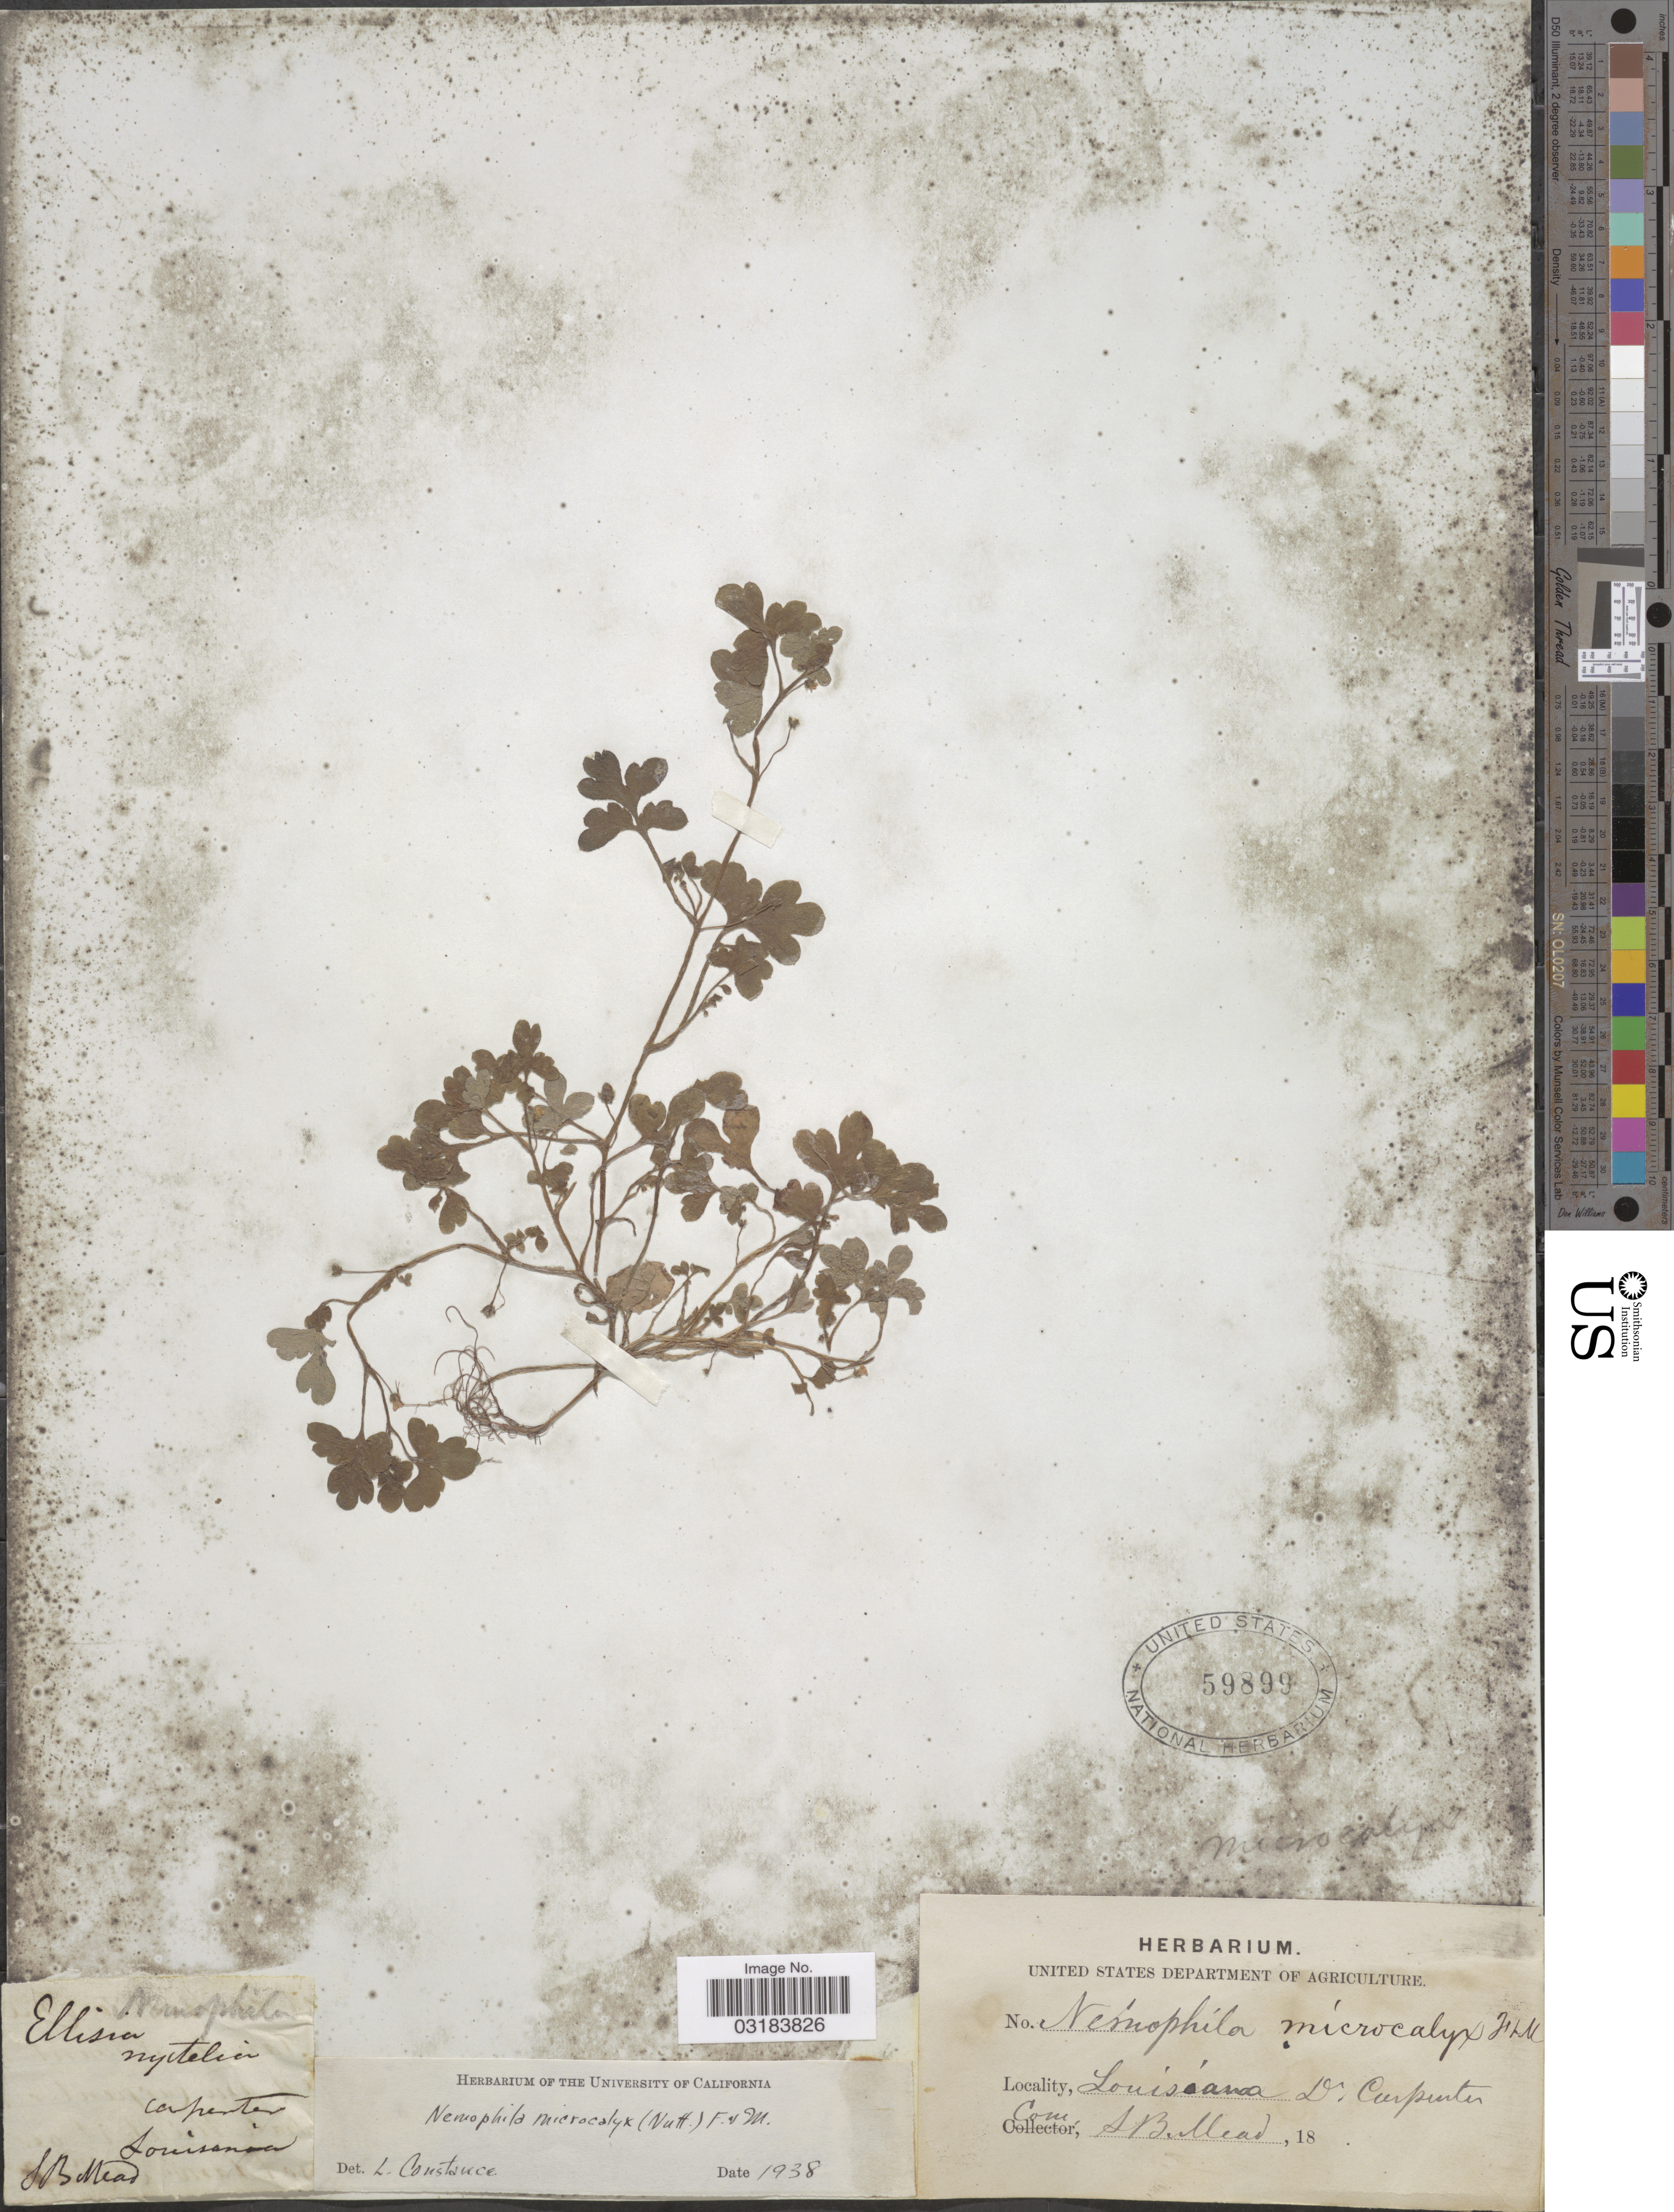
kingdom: Plantae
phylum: Tracheophyta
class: Magnoliopsida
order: Boraginales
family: Hydrophyllaceae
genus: Nemophila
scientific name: Nemophila microcalyx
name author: (Nutt.) Fisch. & C.A. Mey.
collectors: -. Carpenter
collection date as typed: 18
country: United States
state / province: Louisiana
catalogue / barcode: US 59899